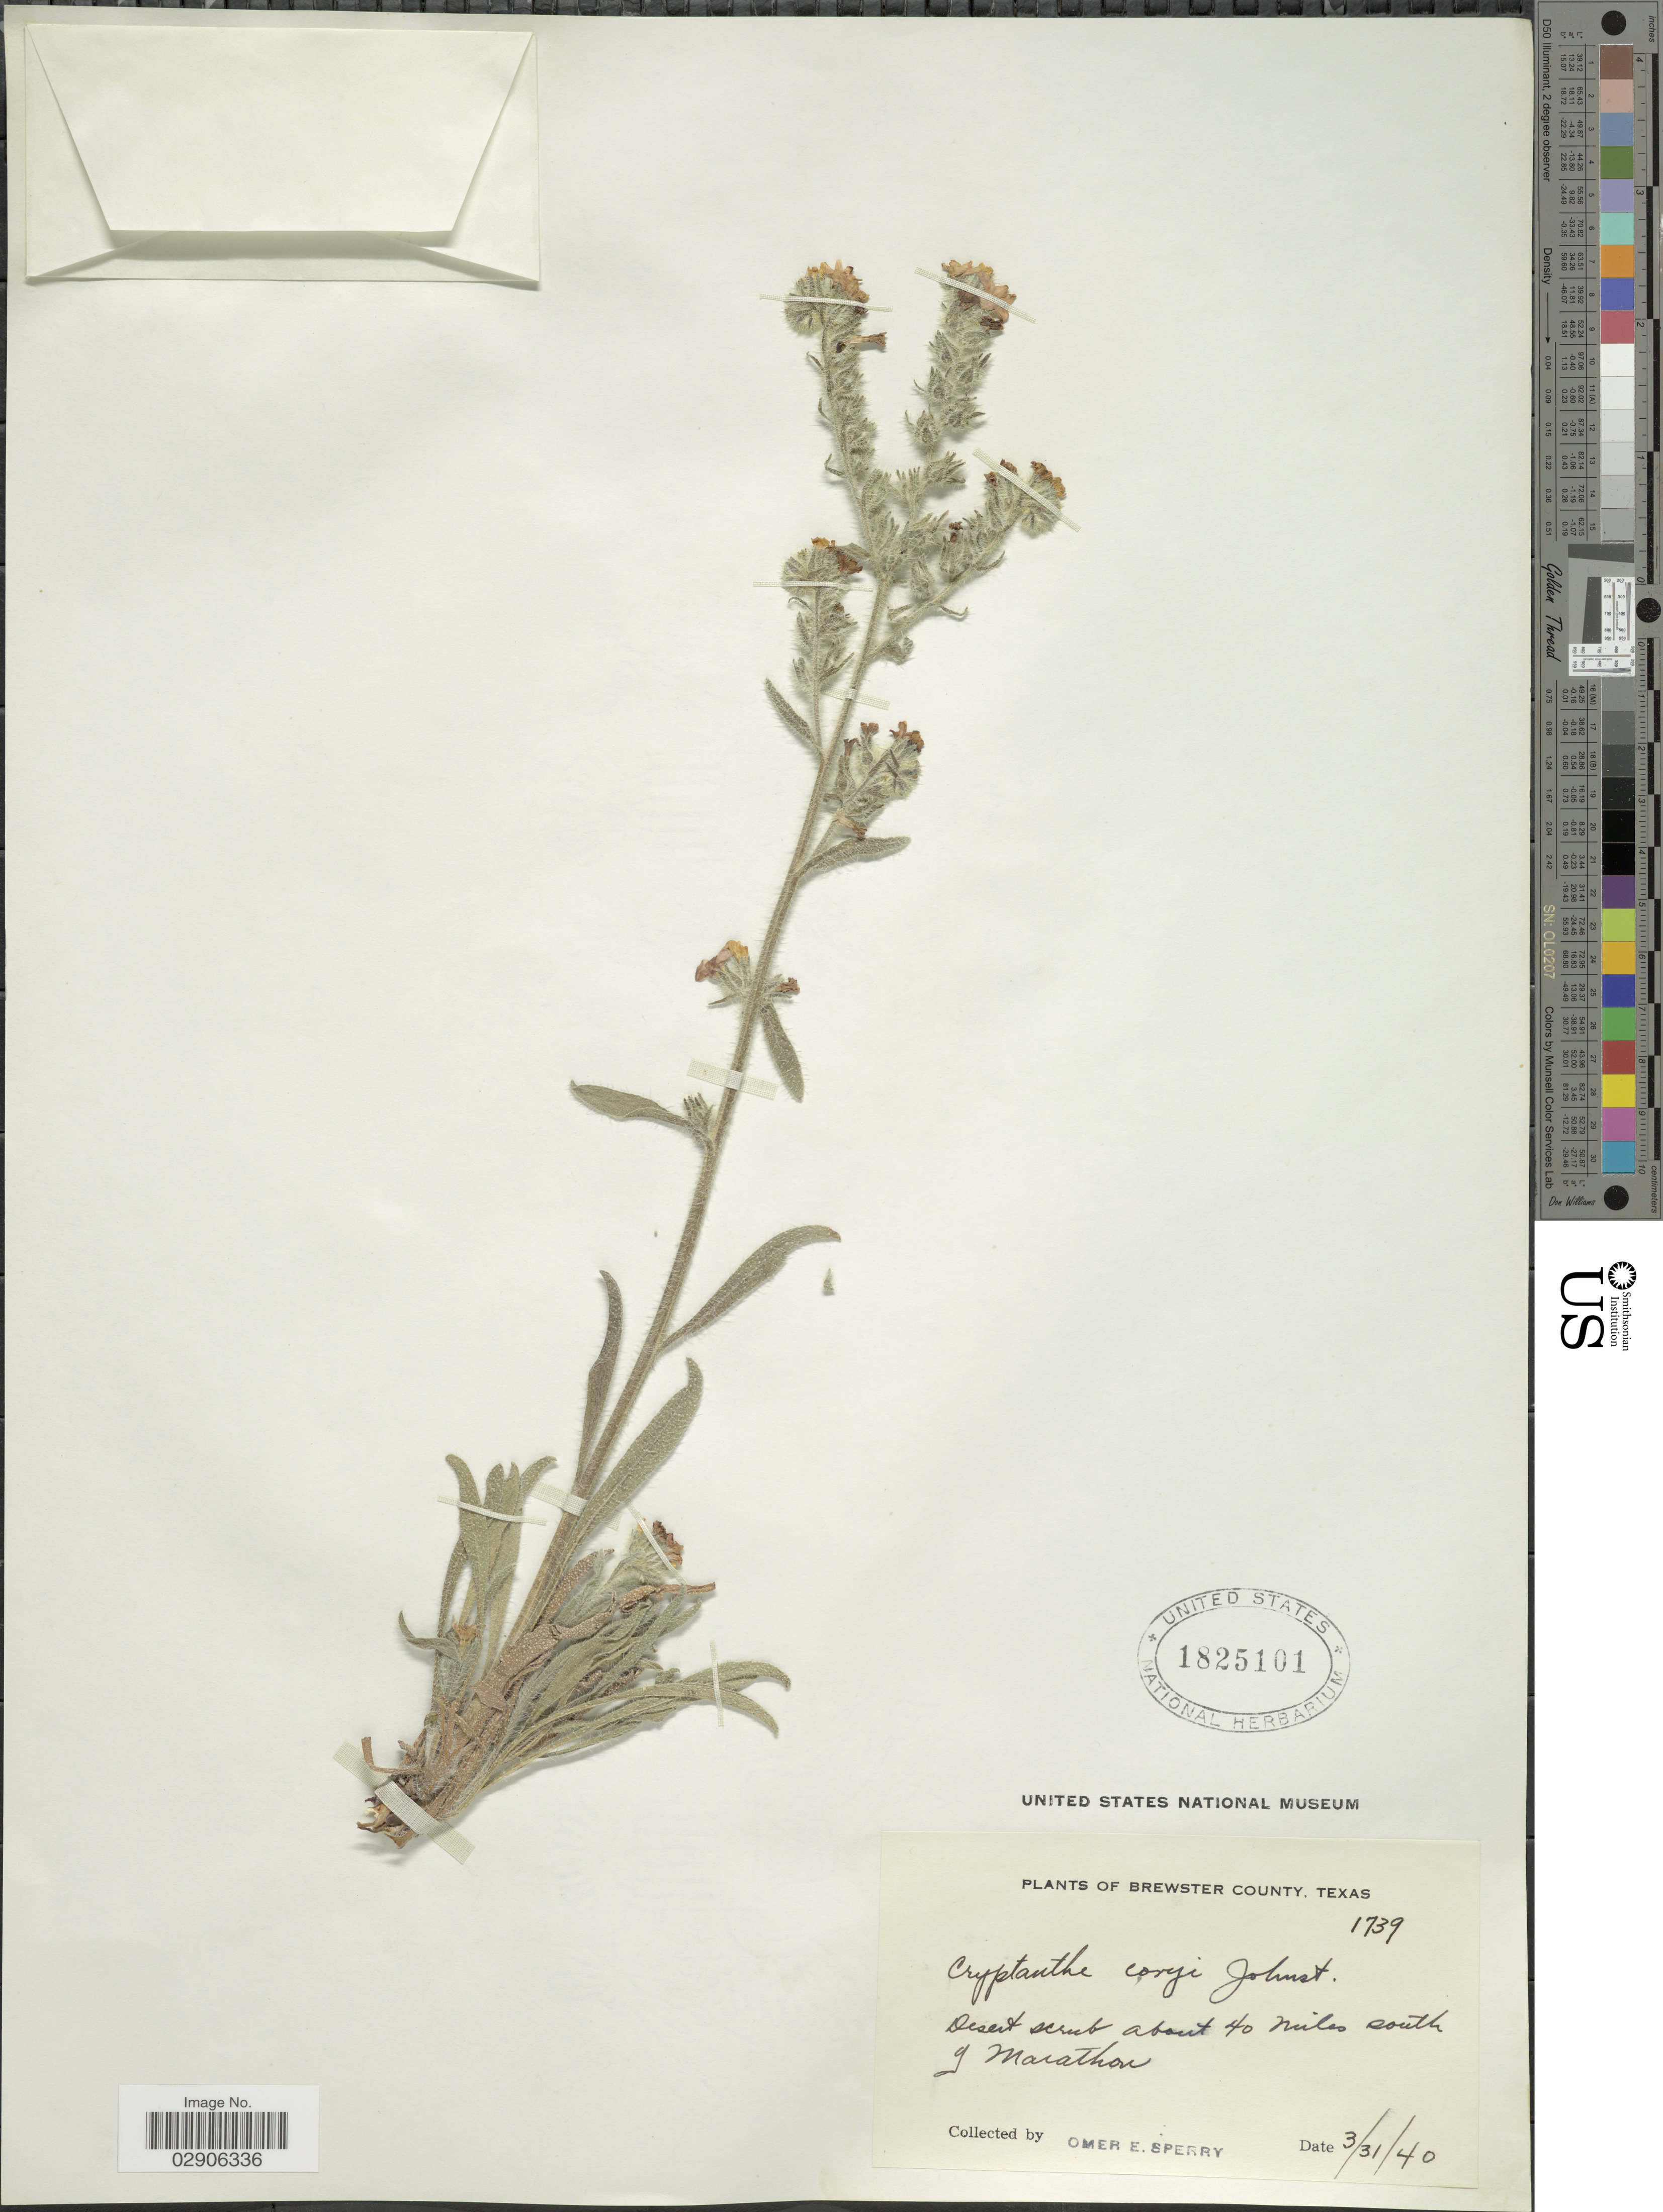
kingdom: Plantae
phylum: Tracheophyta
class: Magnoliopsida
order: Boraginales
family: Boraginaceae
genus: Oreocarya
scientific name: Oreocarya palmeri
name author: (A. Gray) Greene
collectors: O. E. Sperry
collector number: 1739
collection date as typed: Transcribed d/m/y: 31/3/40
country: United States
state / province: Texas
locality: Brewster County, Desert scrub about 40 miles south of Marathon.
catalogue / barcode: US 1825101